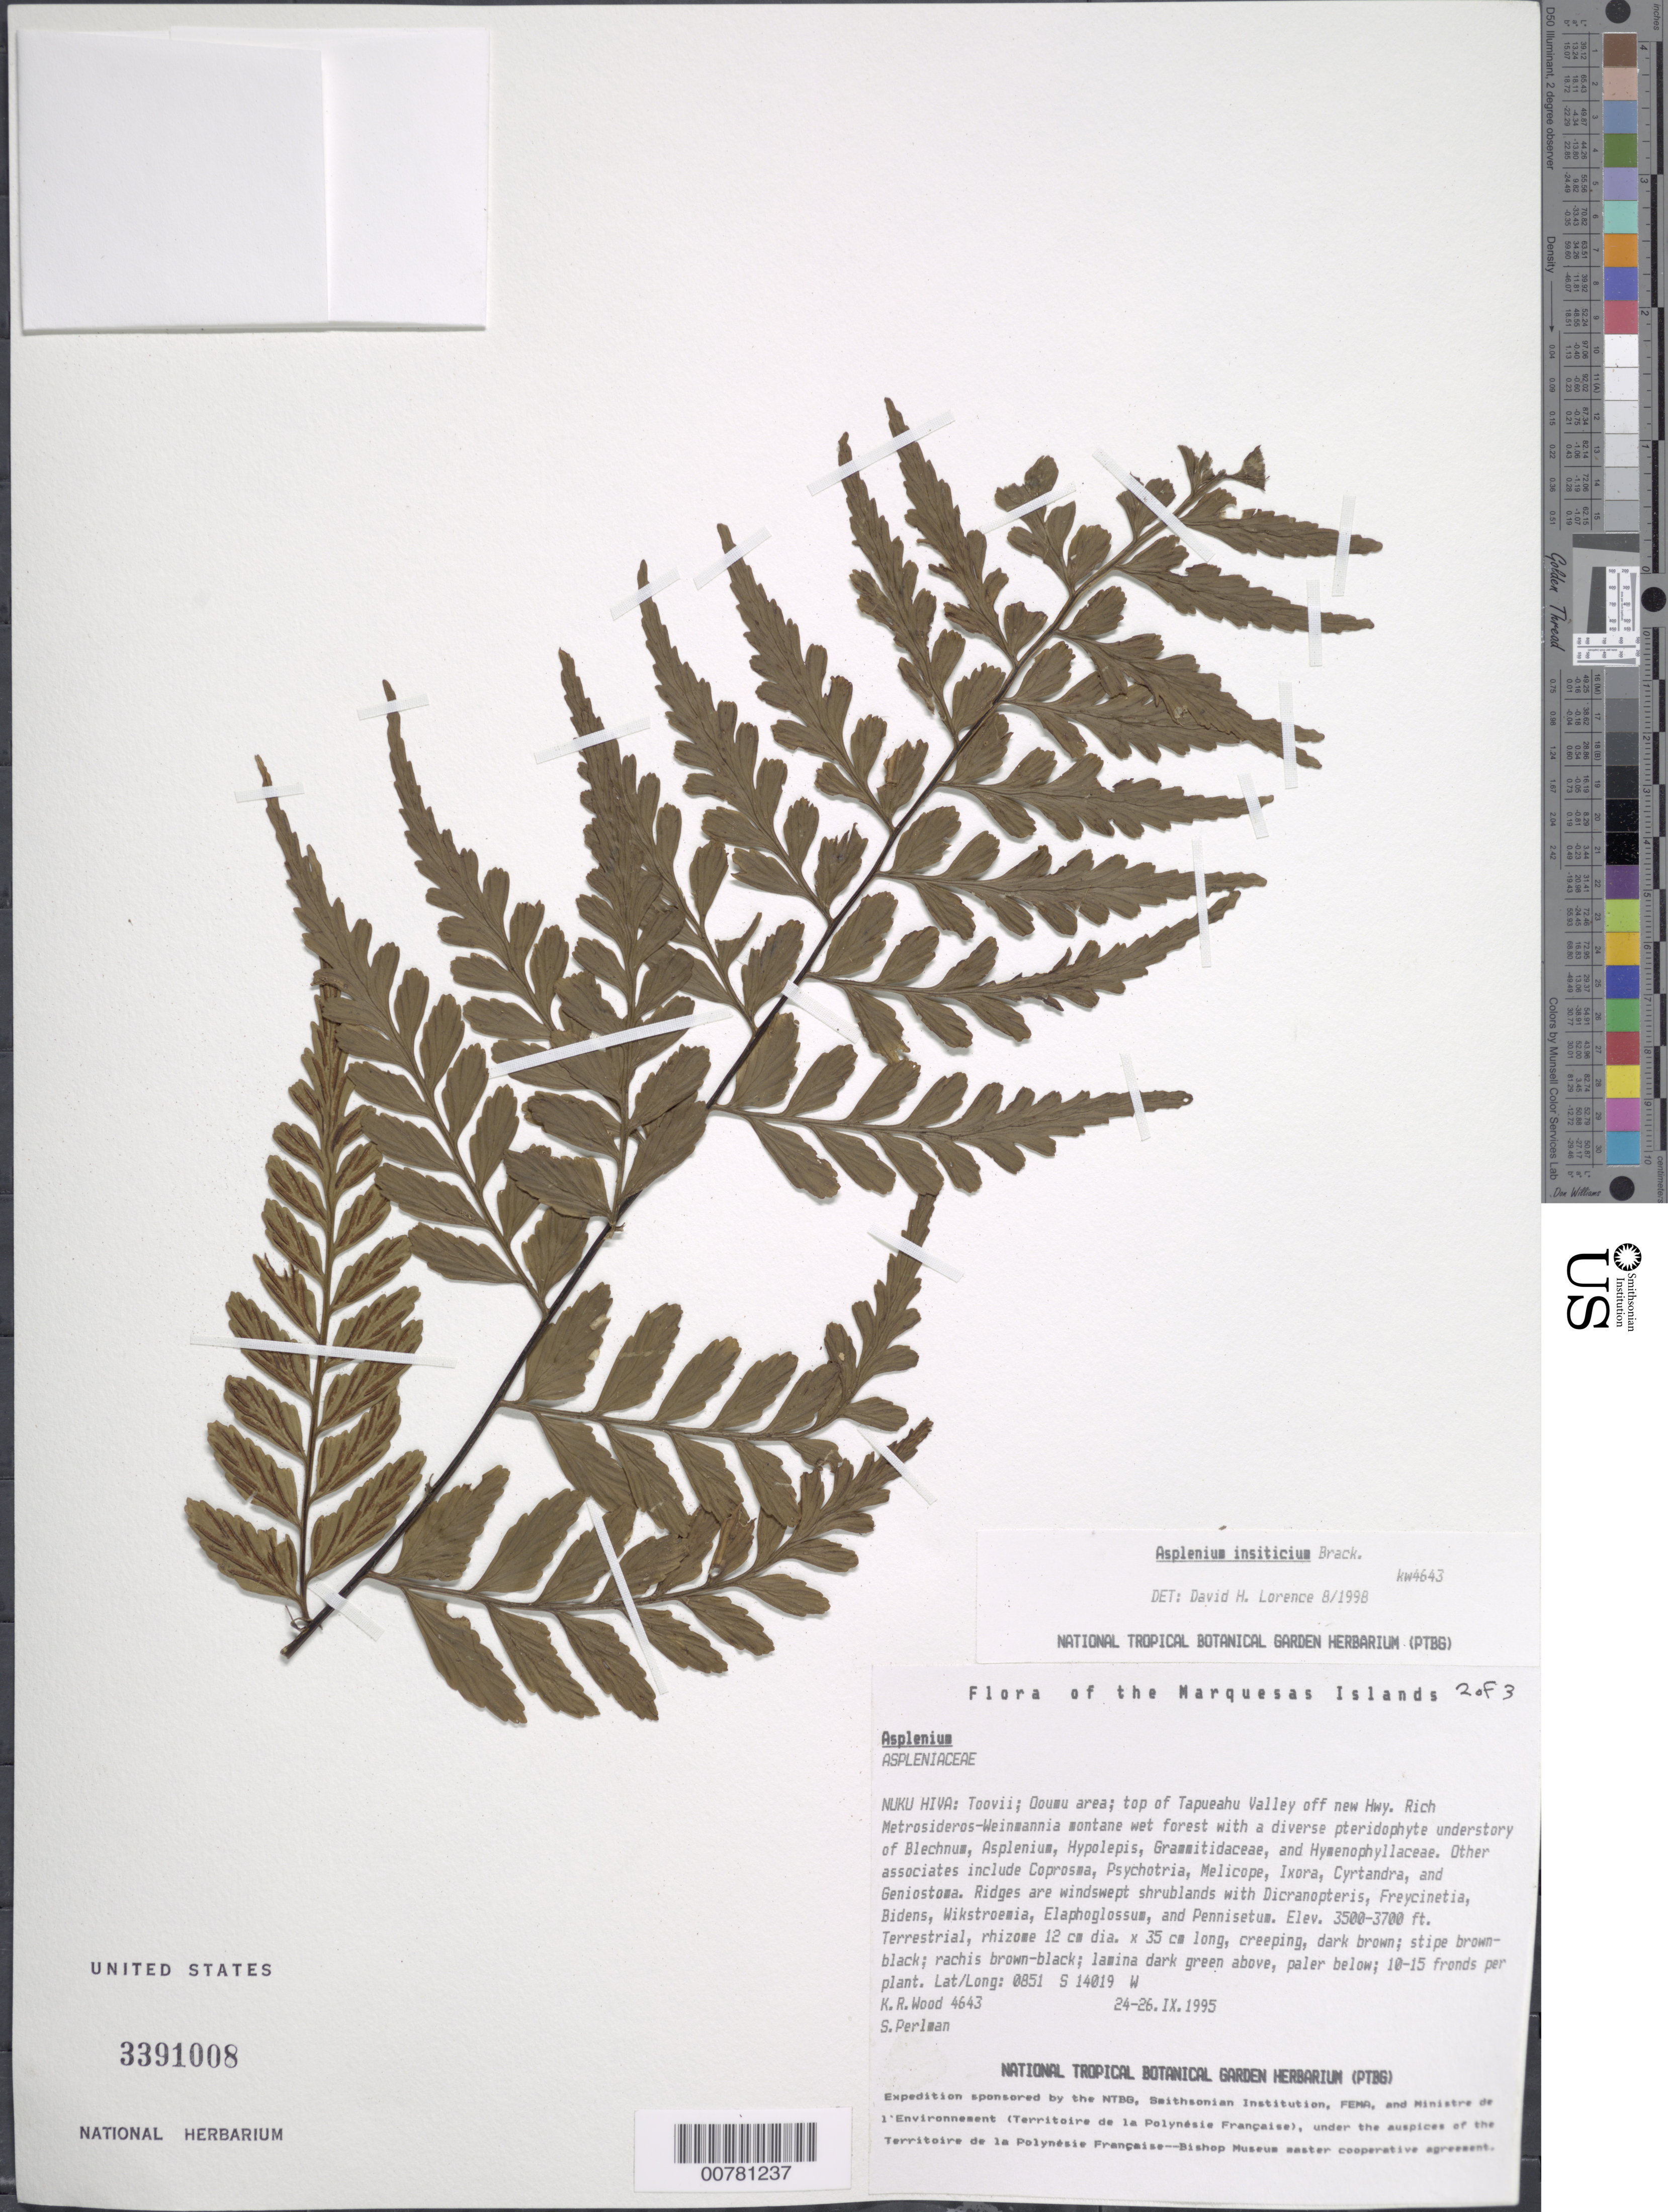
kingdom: Plantae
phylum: Tracheophyta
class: Polypodiopsida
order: Polypodiales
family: Aspleniaceae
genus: Asplenium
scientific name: Asplenium insiticium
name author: Brack. in Wilkes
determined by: Lorence, David H., (PTBG), National Tropical Botanical Garden (UNITED STATES)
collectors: K. R. Wood & S. P. Perlman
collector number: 4643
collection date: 1995-09-24/1995-09-26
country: French Polynesia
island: Nuku Hiva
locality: Toovii, Ooumu area, top of Tapueahu Valley off new hwy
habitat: Rich Metrosideros - Weinmannia montane wet forests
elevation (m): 1067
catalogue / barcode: US 3391008